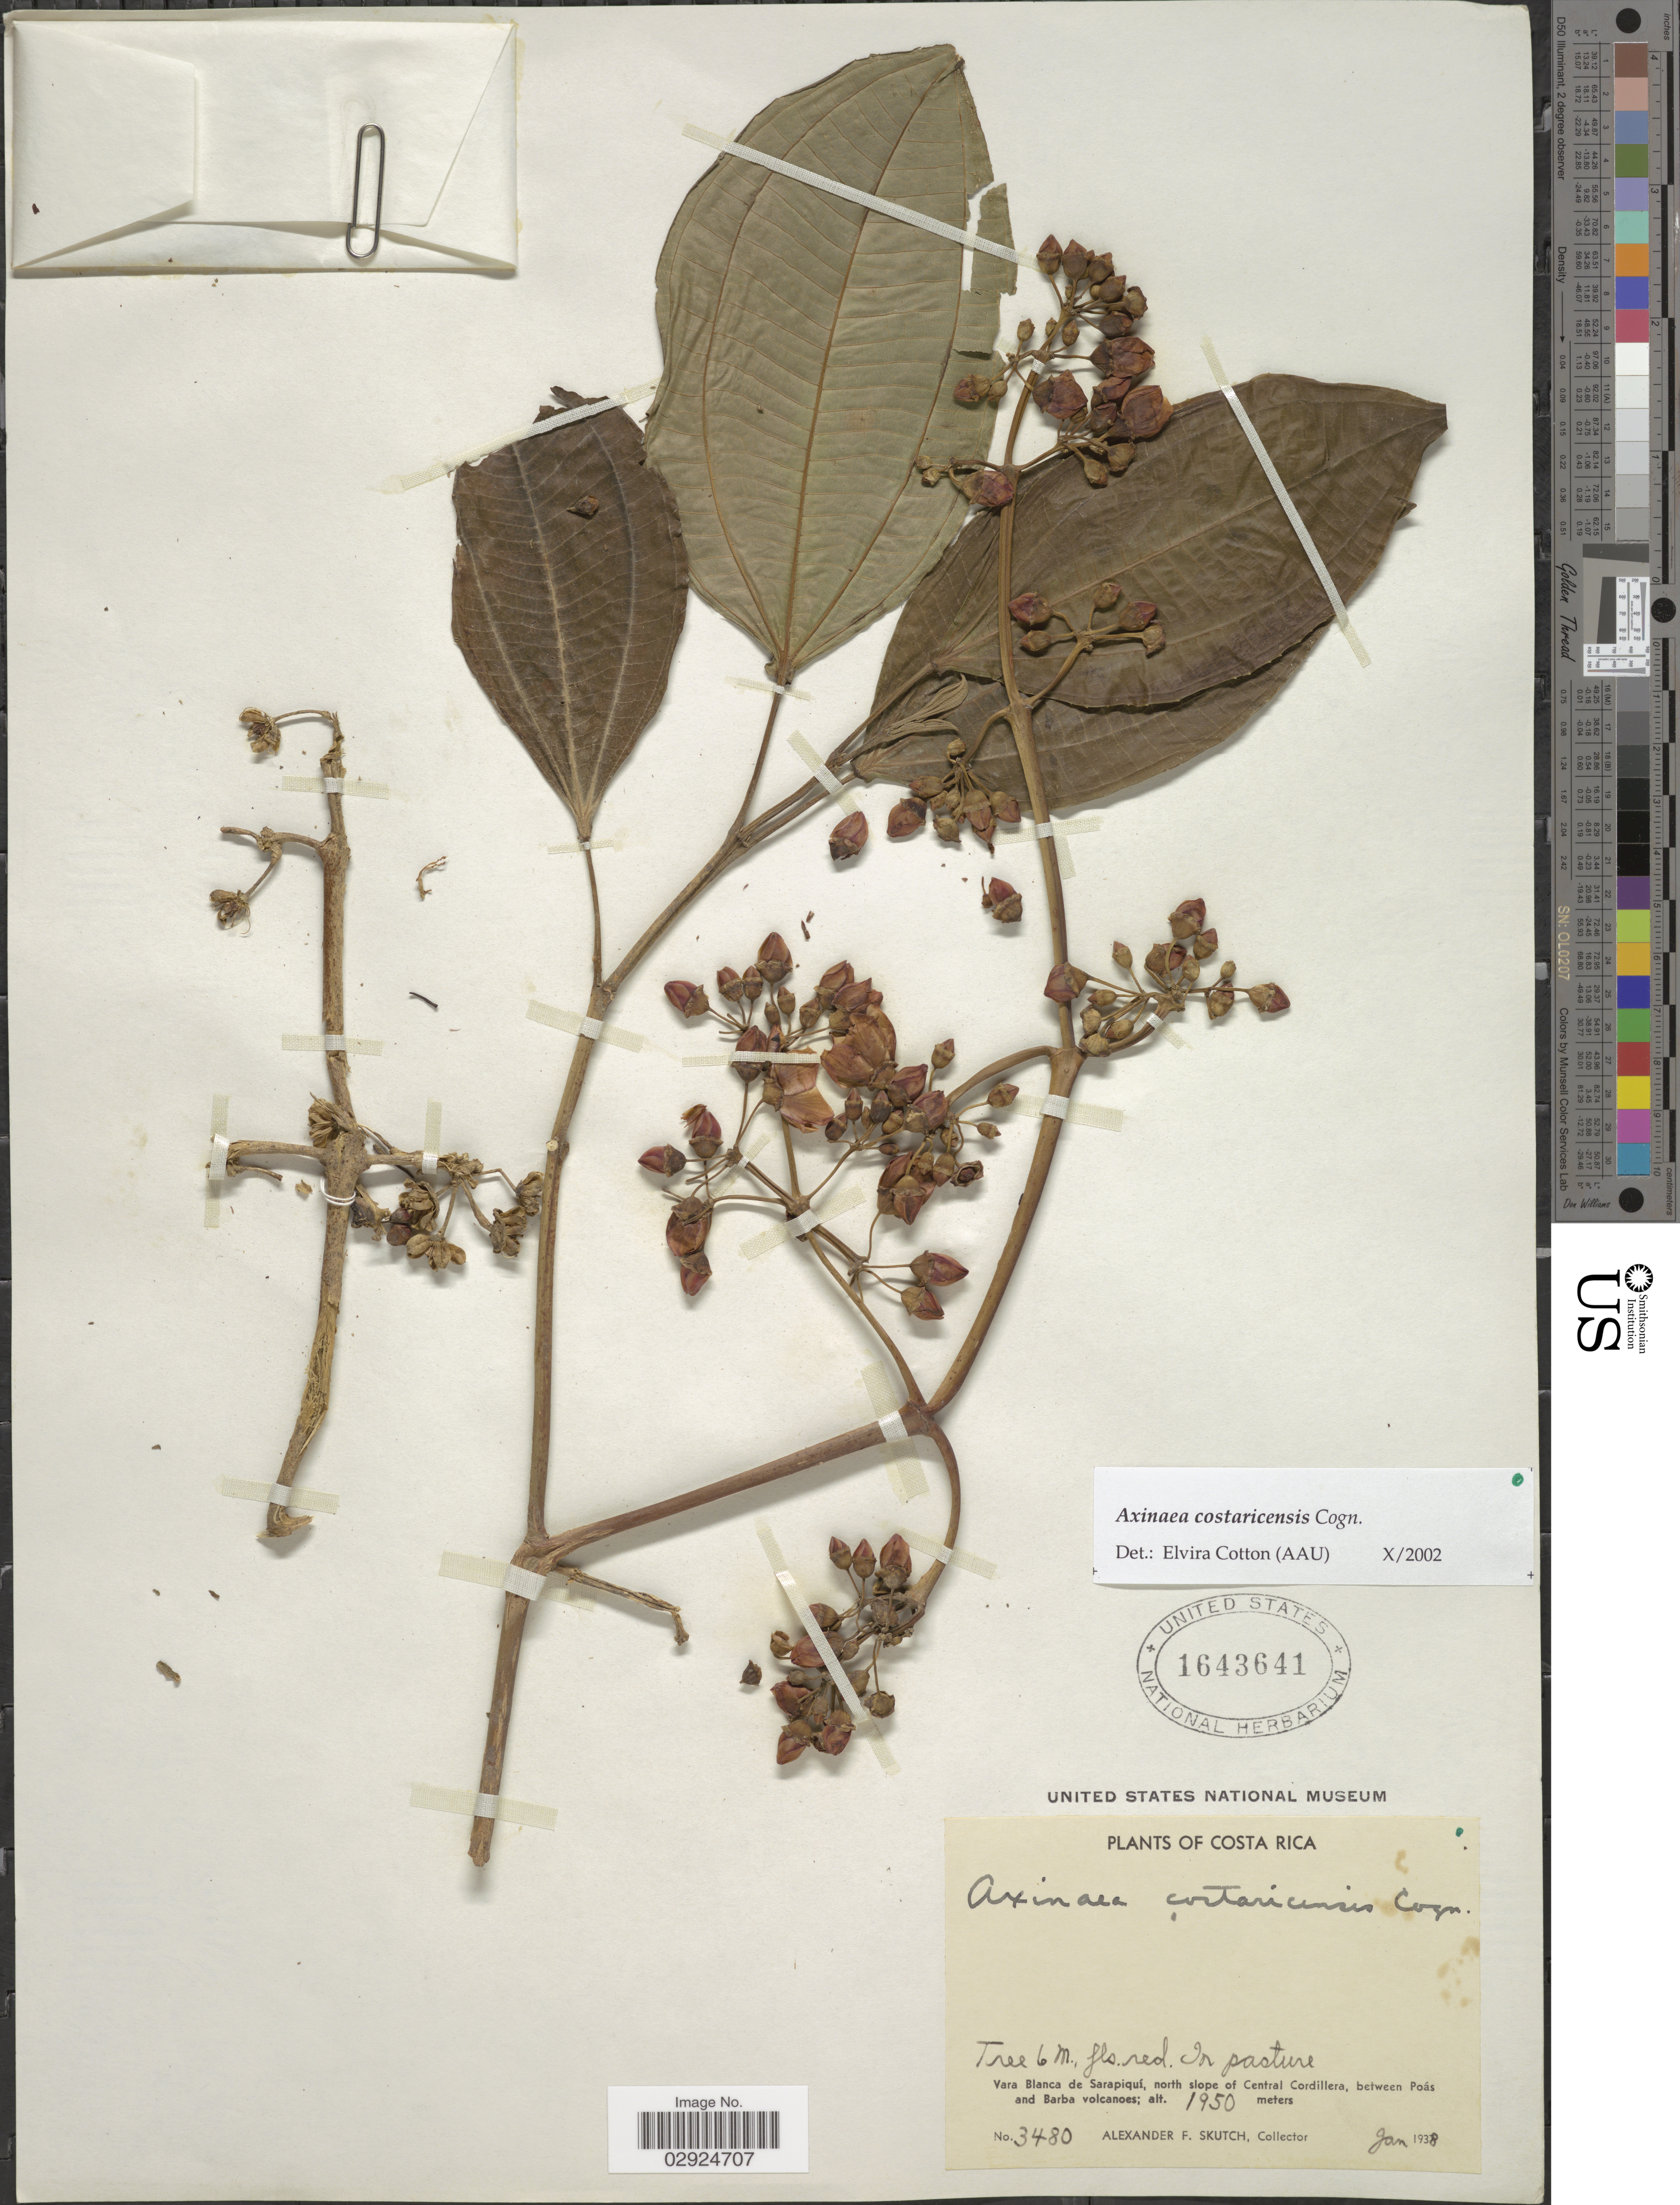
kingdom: Plantae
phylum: Tracheophyta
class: Magnoliopsida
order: Myrtales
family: Melastomataceae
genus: Axinaea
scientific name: Axinaea costaricensis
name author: Cogn. in A. DC.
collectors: A. F. Skutch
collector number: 3480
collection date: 1938-01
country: Costa Rica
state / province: Heredia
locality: Vara Blanca de Sarapiquí, north slope of Central Cordillera, between Poás and Barba volcanoes.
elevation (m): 1950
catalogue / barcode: US 1643641